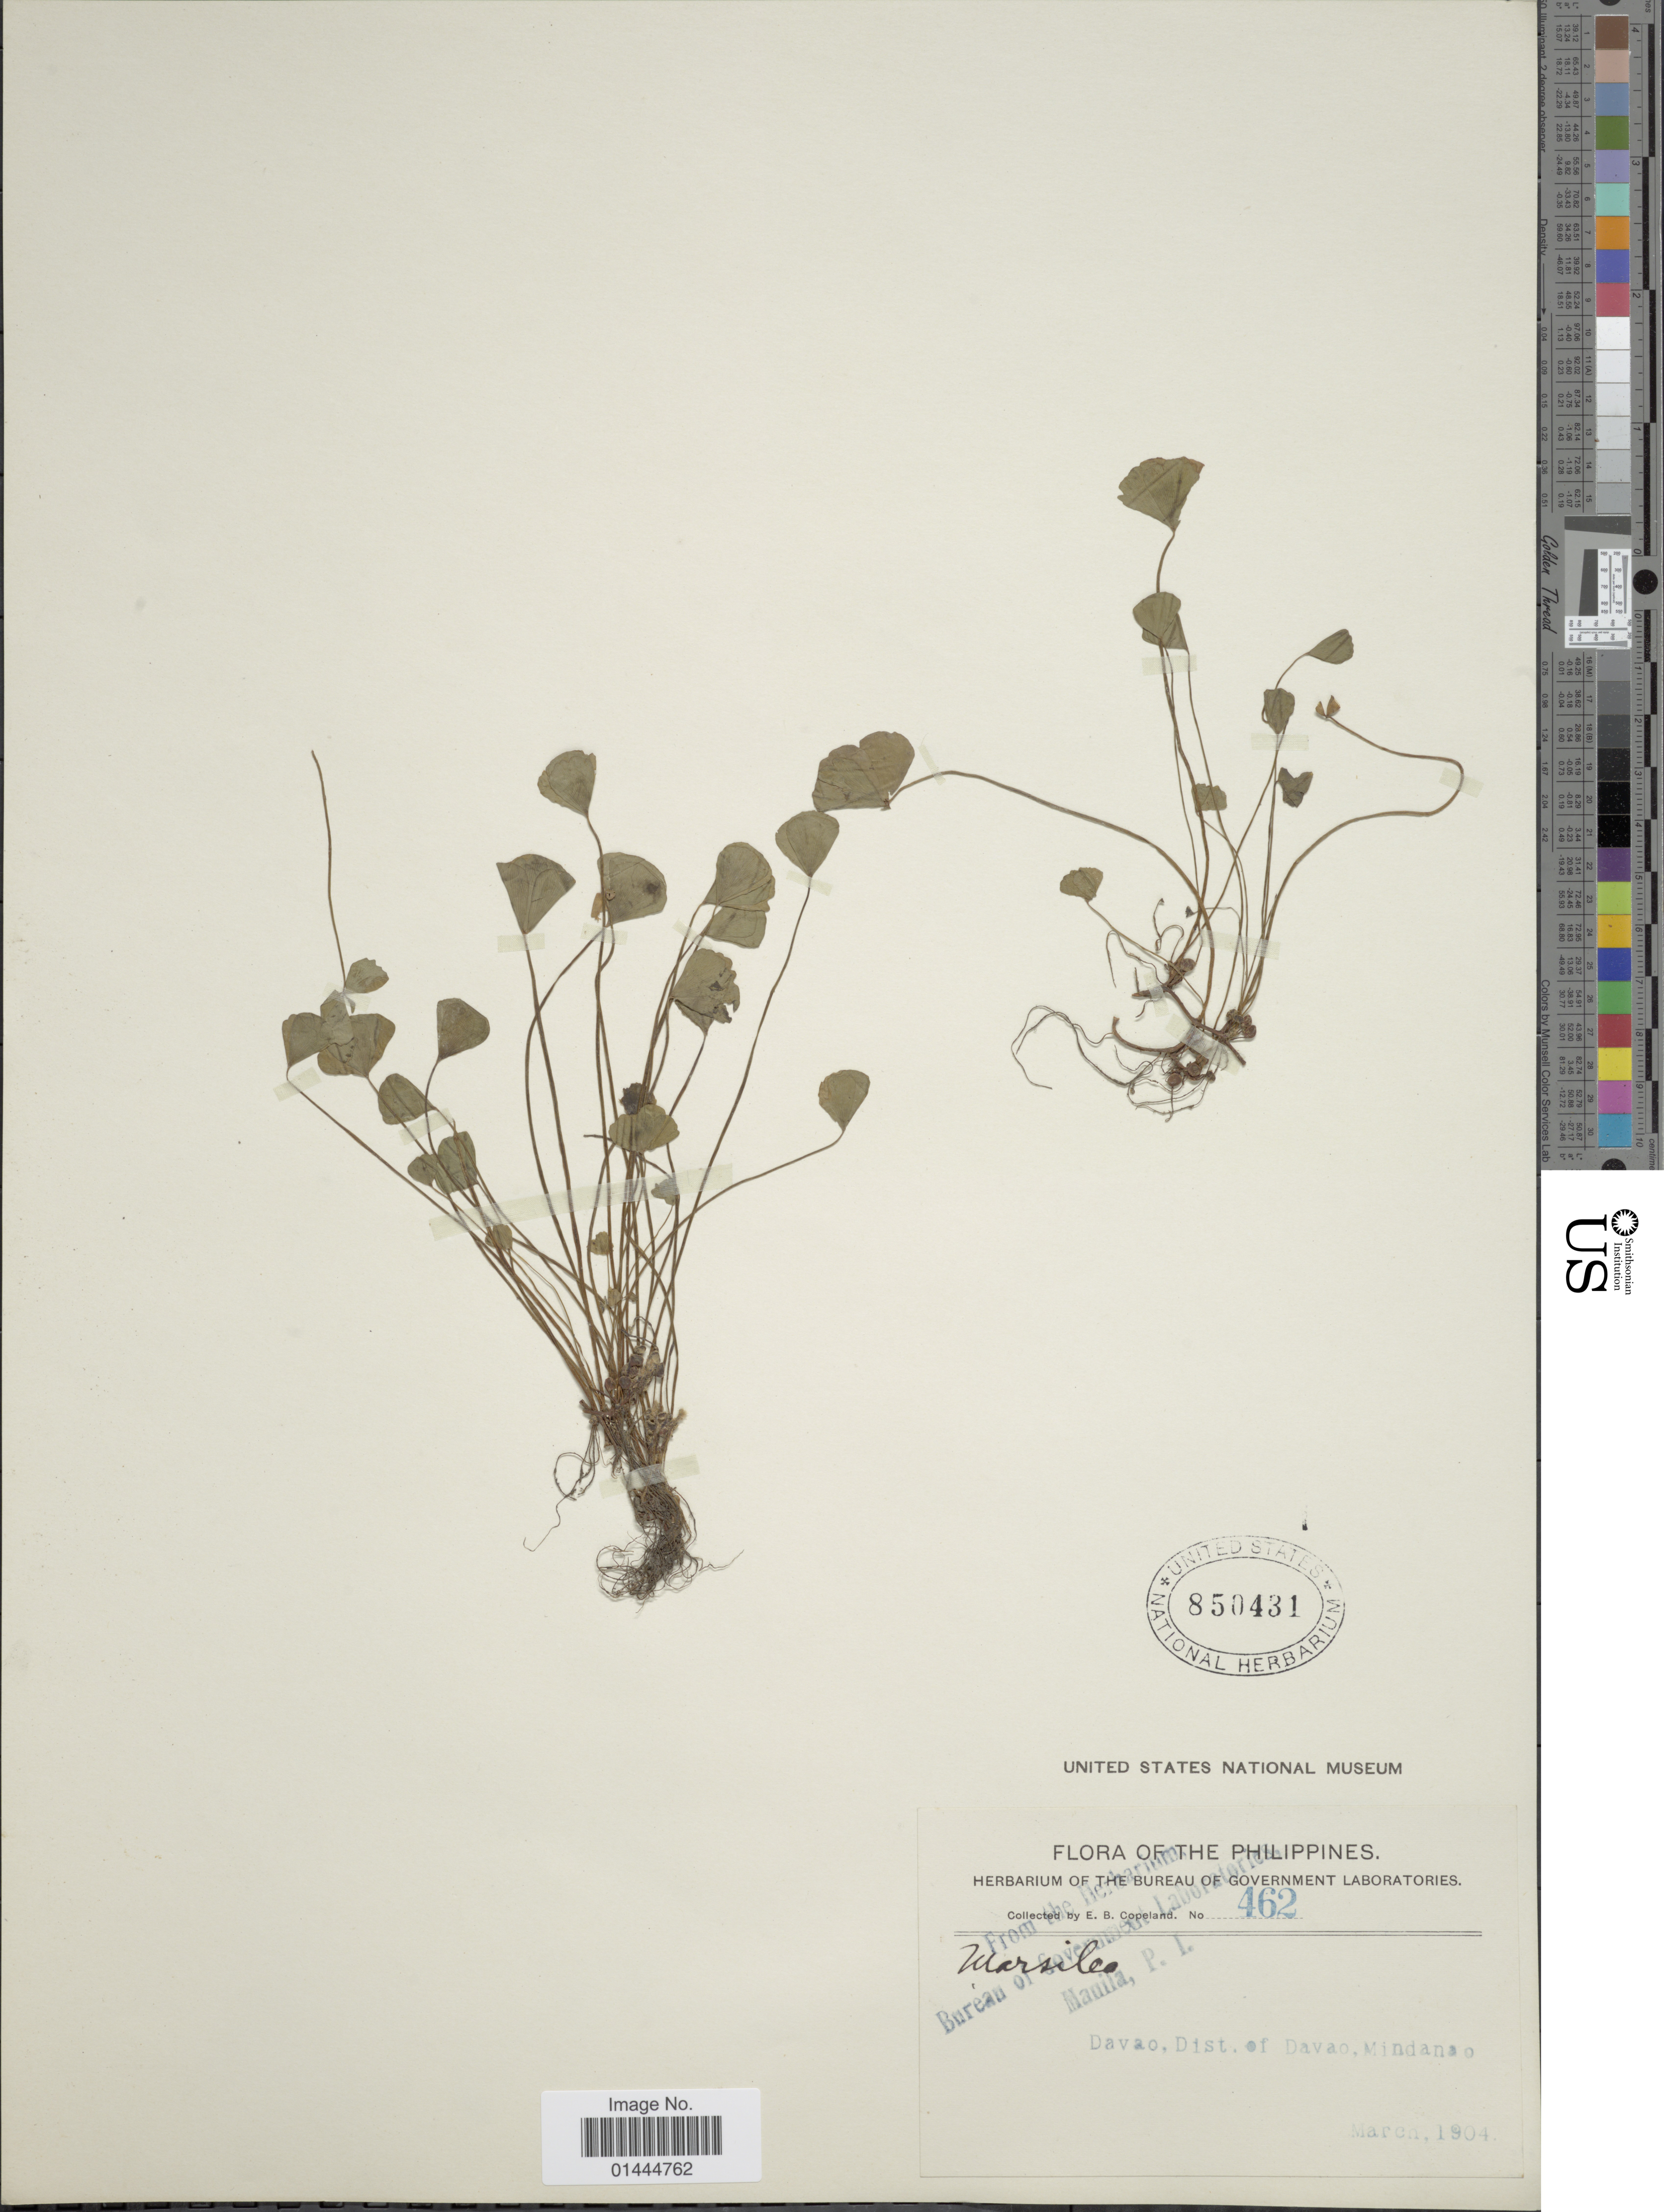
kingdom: Plantae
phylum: Tracheophyta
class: Polypodiopsida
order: Salviniales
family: Marsileaceae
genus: Marsilea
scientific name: Marsilea crenata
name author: C. Presl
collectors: E. B. Copeland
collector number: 462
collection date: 1904-03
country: Philippines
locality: Davao, Dist. of Davao, Mindanao.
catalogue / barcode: US 850431